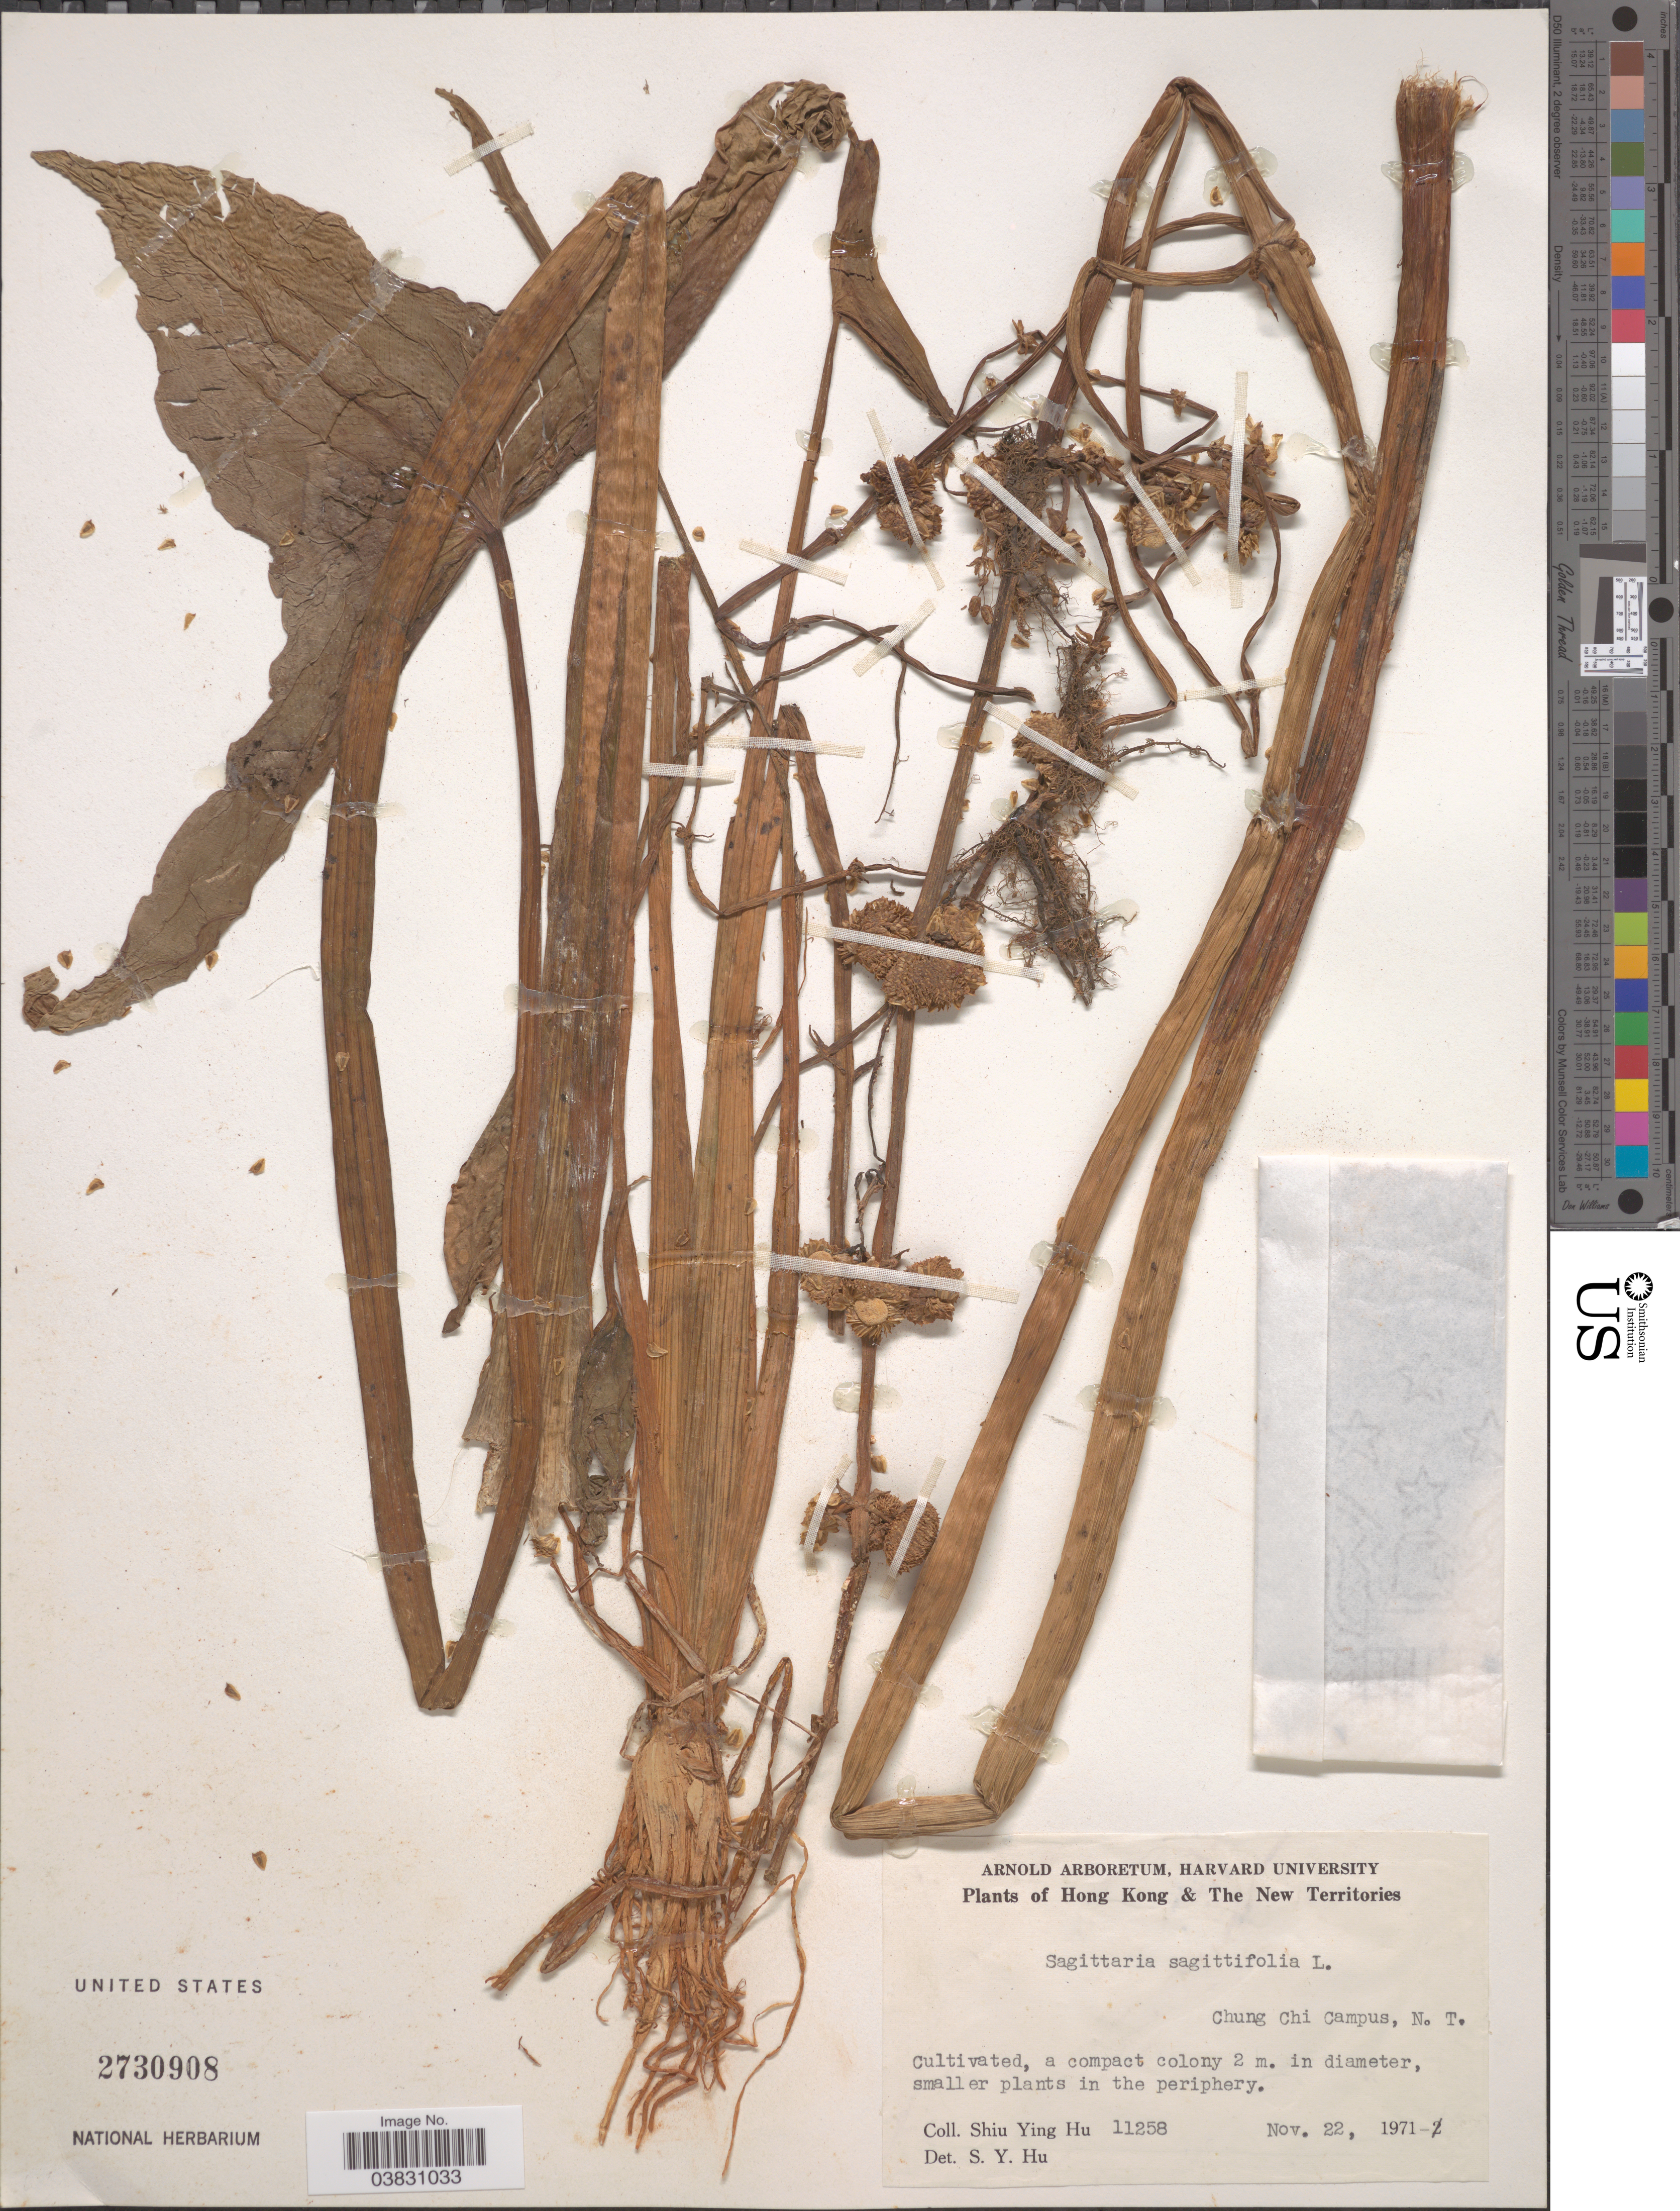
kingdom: Plantae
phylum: Tracheophyta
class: Liliopsida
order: Alismatales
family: Alismataceae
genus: Sagittaria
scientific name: Sagittaria sagittifolia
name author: L.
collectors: S. Y. Hu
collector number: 11258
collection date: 1971-11-22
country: China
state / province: Hong Kong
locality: The New Territories. Chung Chi Campus, N.T.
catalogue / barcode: US 2730908